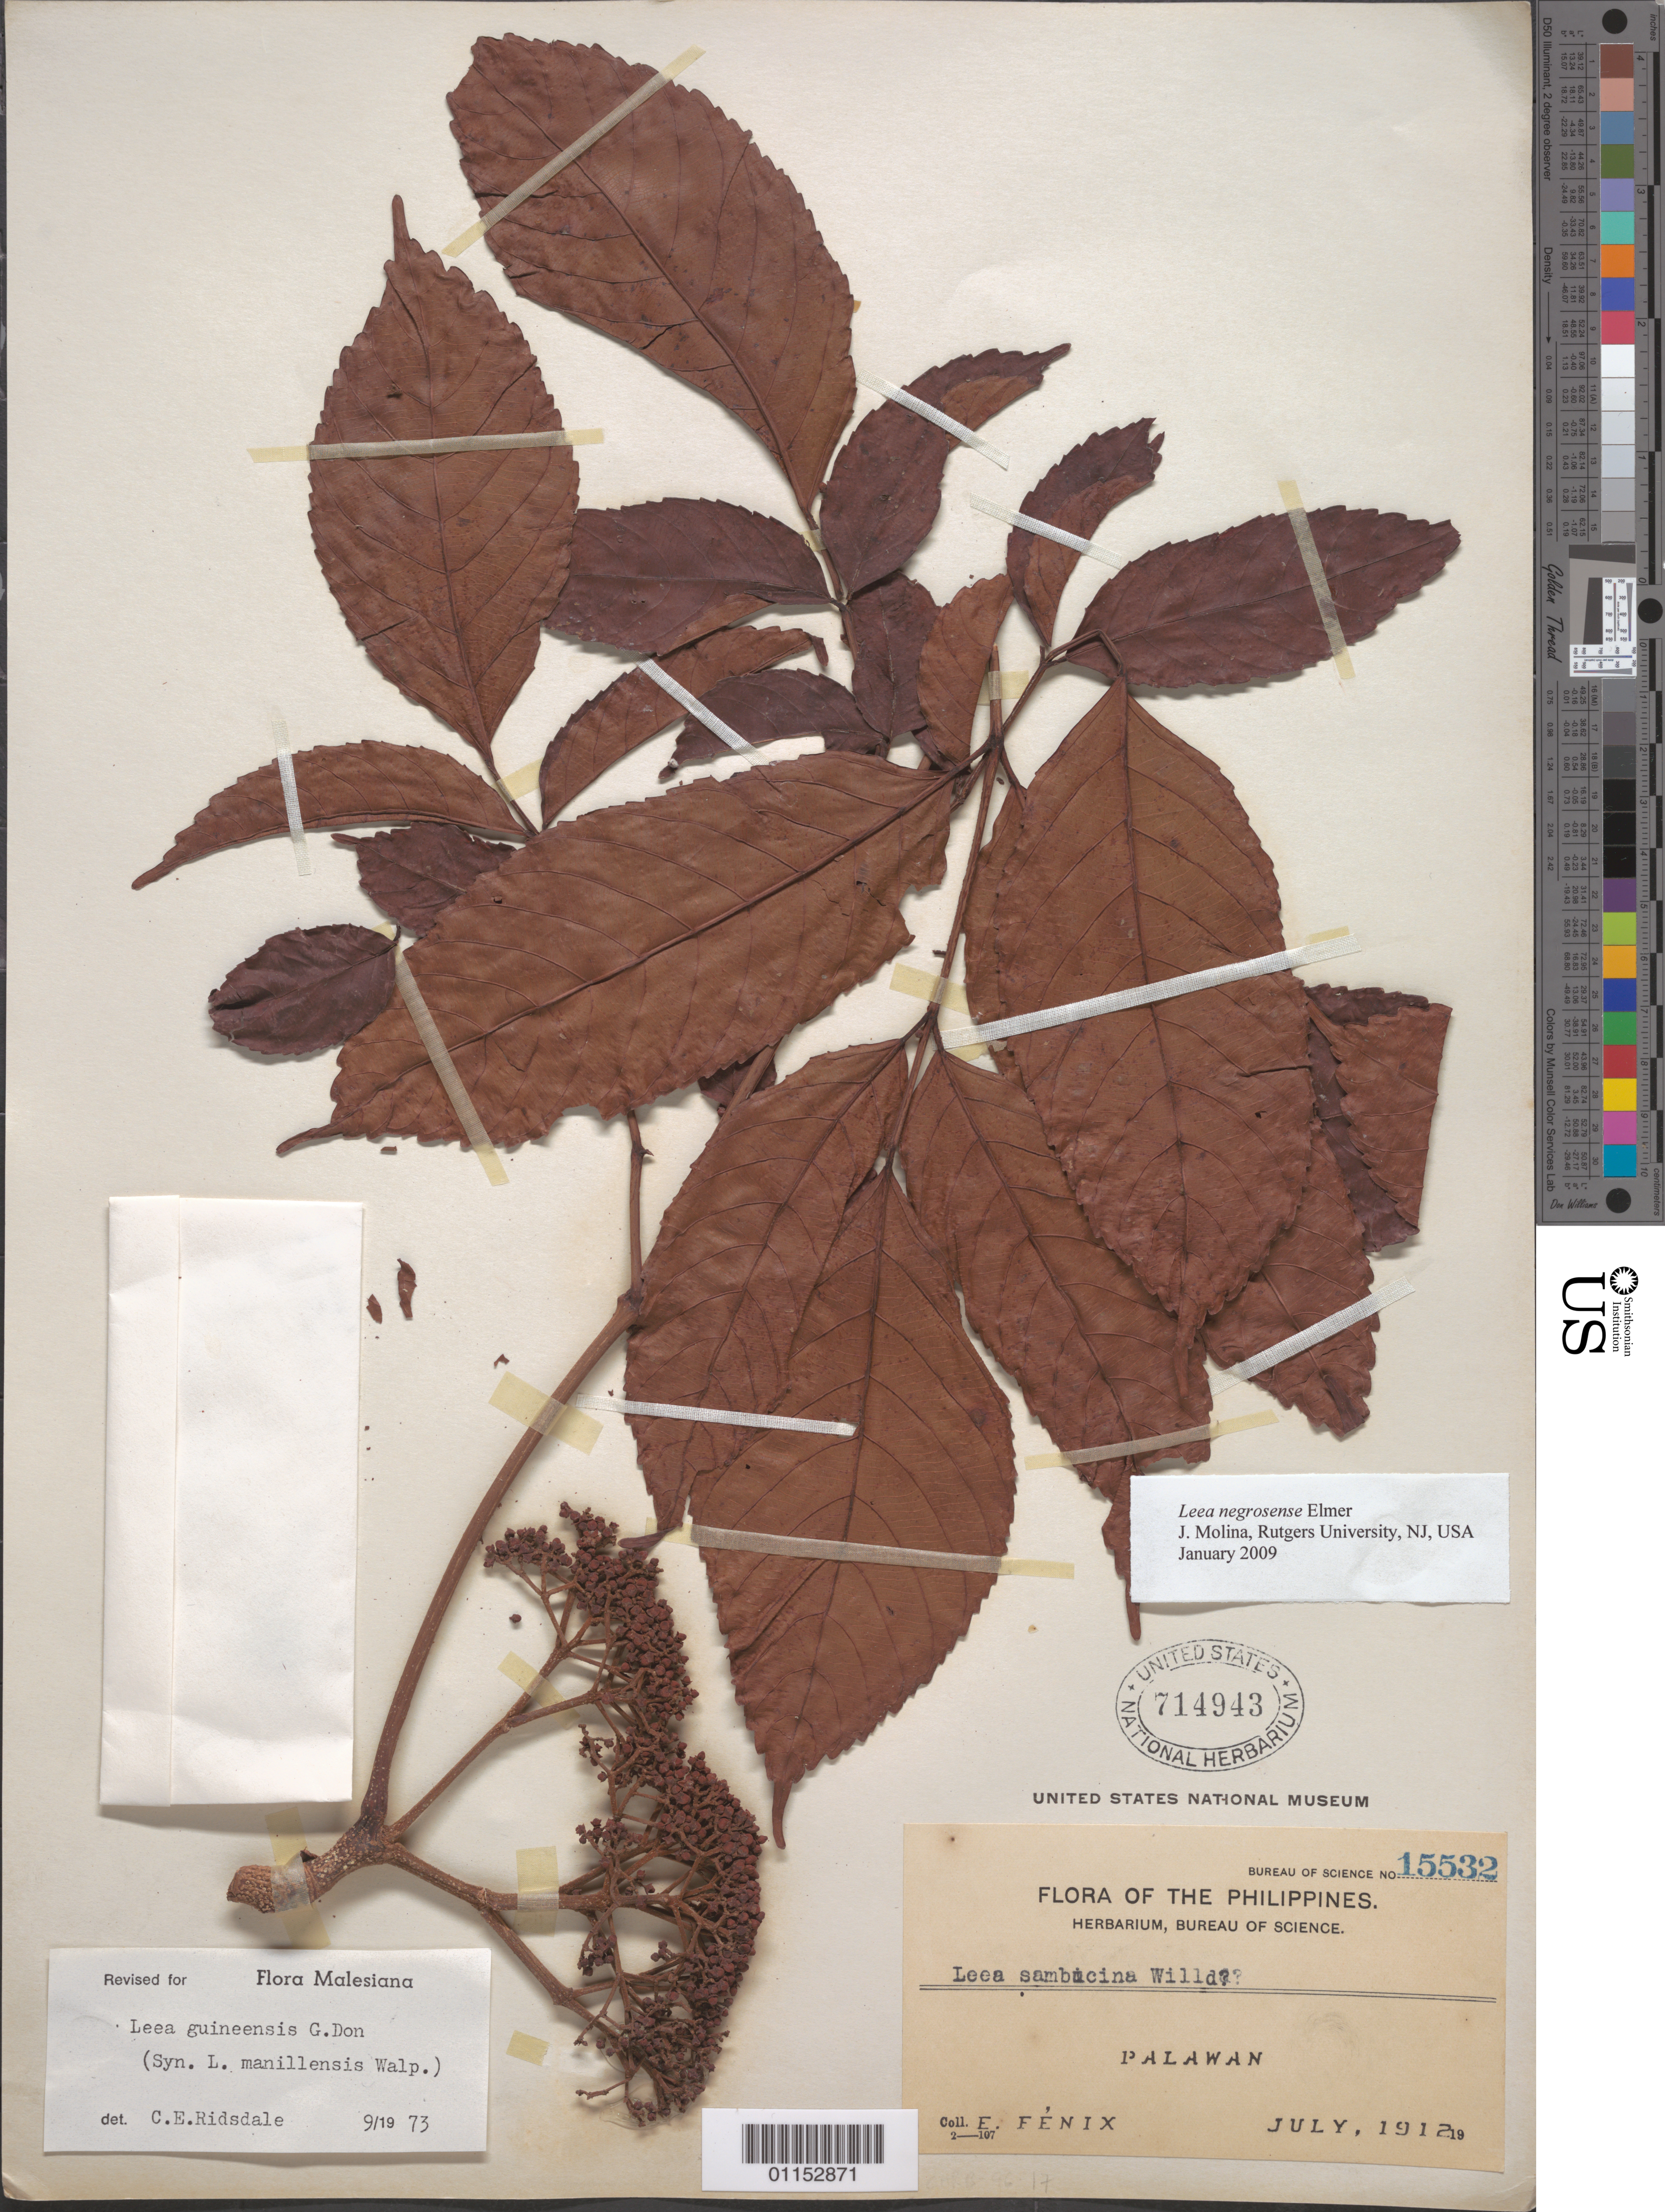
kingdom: Plantae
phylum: Tracheophyta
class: Magnoliopsida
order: Vitales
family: Vitaceae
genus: Leea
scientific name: Leea negrosensis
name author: Elmer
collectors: E. Fenix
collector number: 15532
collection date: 1912-07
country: Philippines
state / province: Mimaropa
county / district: Palawan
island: Palawan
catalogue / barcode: US 714943